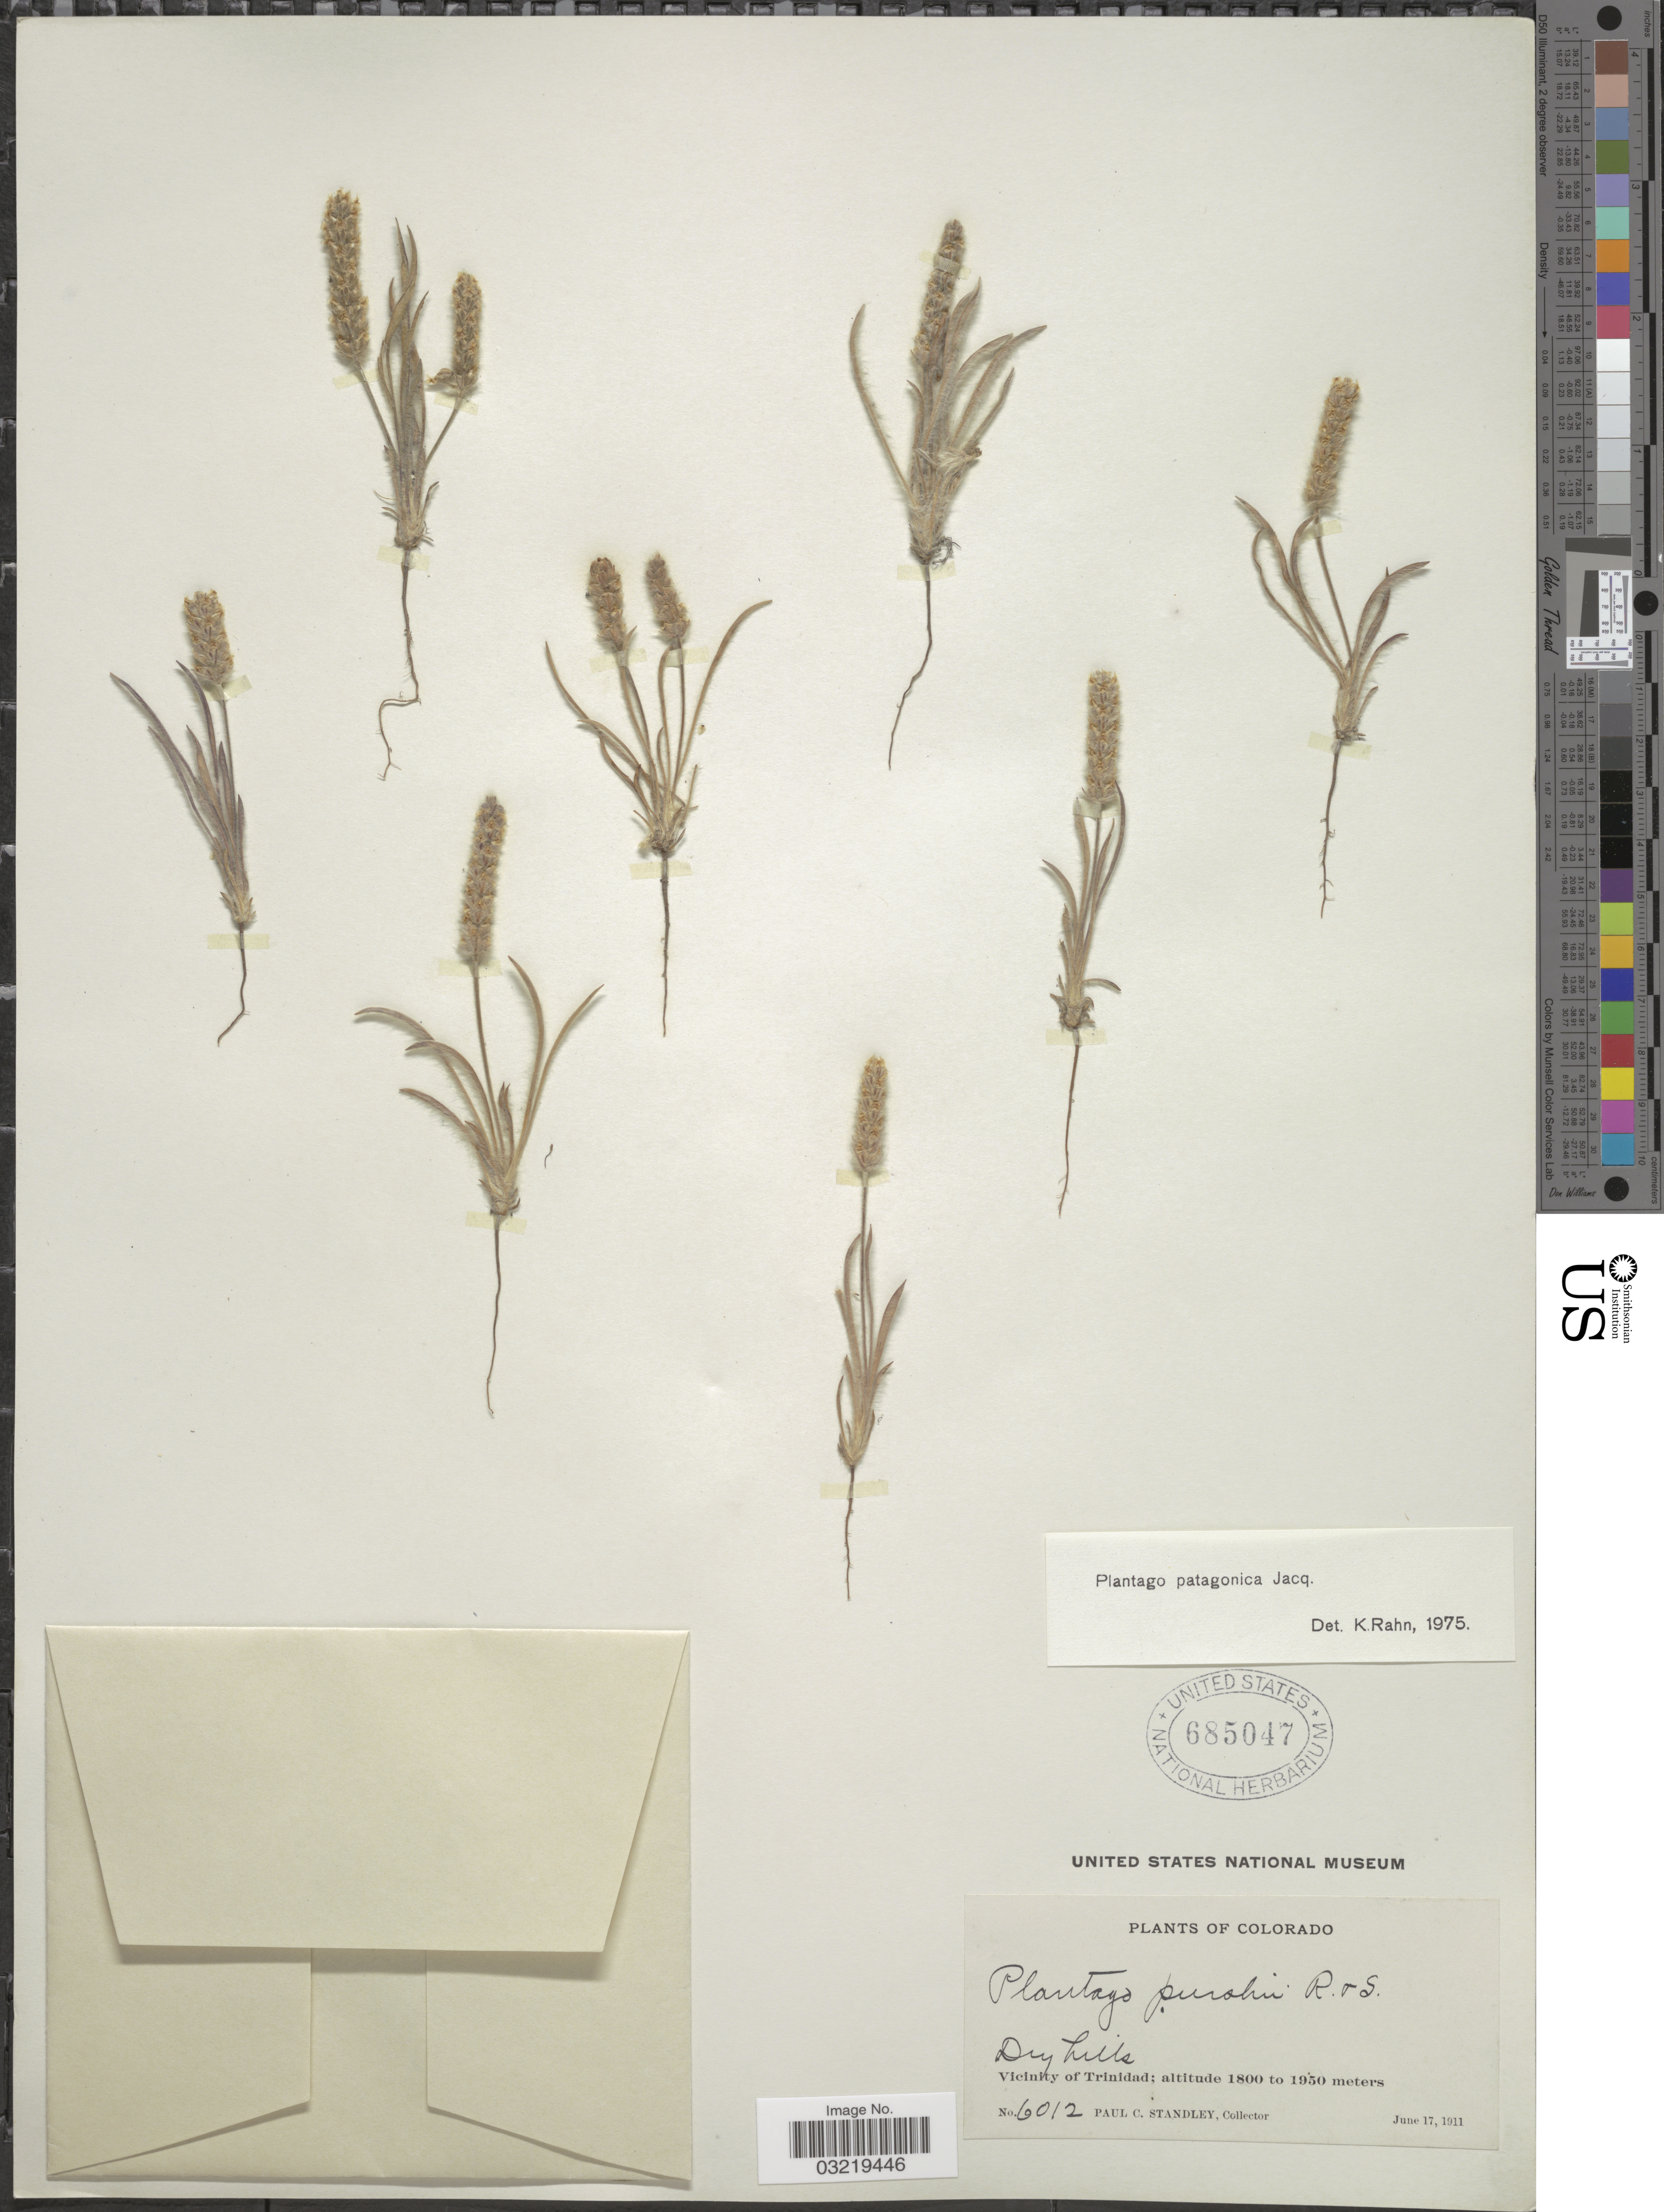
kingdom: Plantae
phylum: Tracheophyta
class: Magnoliopsida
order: Lamiales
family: Plantaginaceae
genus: Plantago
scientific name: Plantago patagonica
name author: Jacq.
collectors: P. C. Standley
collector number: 6012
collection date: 1911-06-17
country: United States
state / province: Colorado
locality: Vicinity of Trinidad.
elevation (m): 1800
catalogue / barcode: US 685047